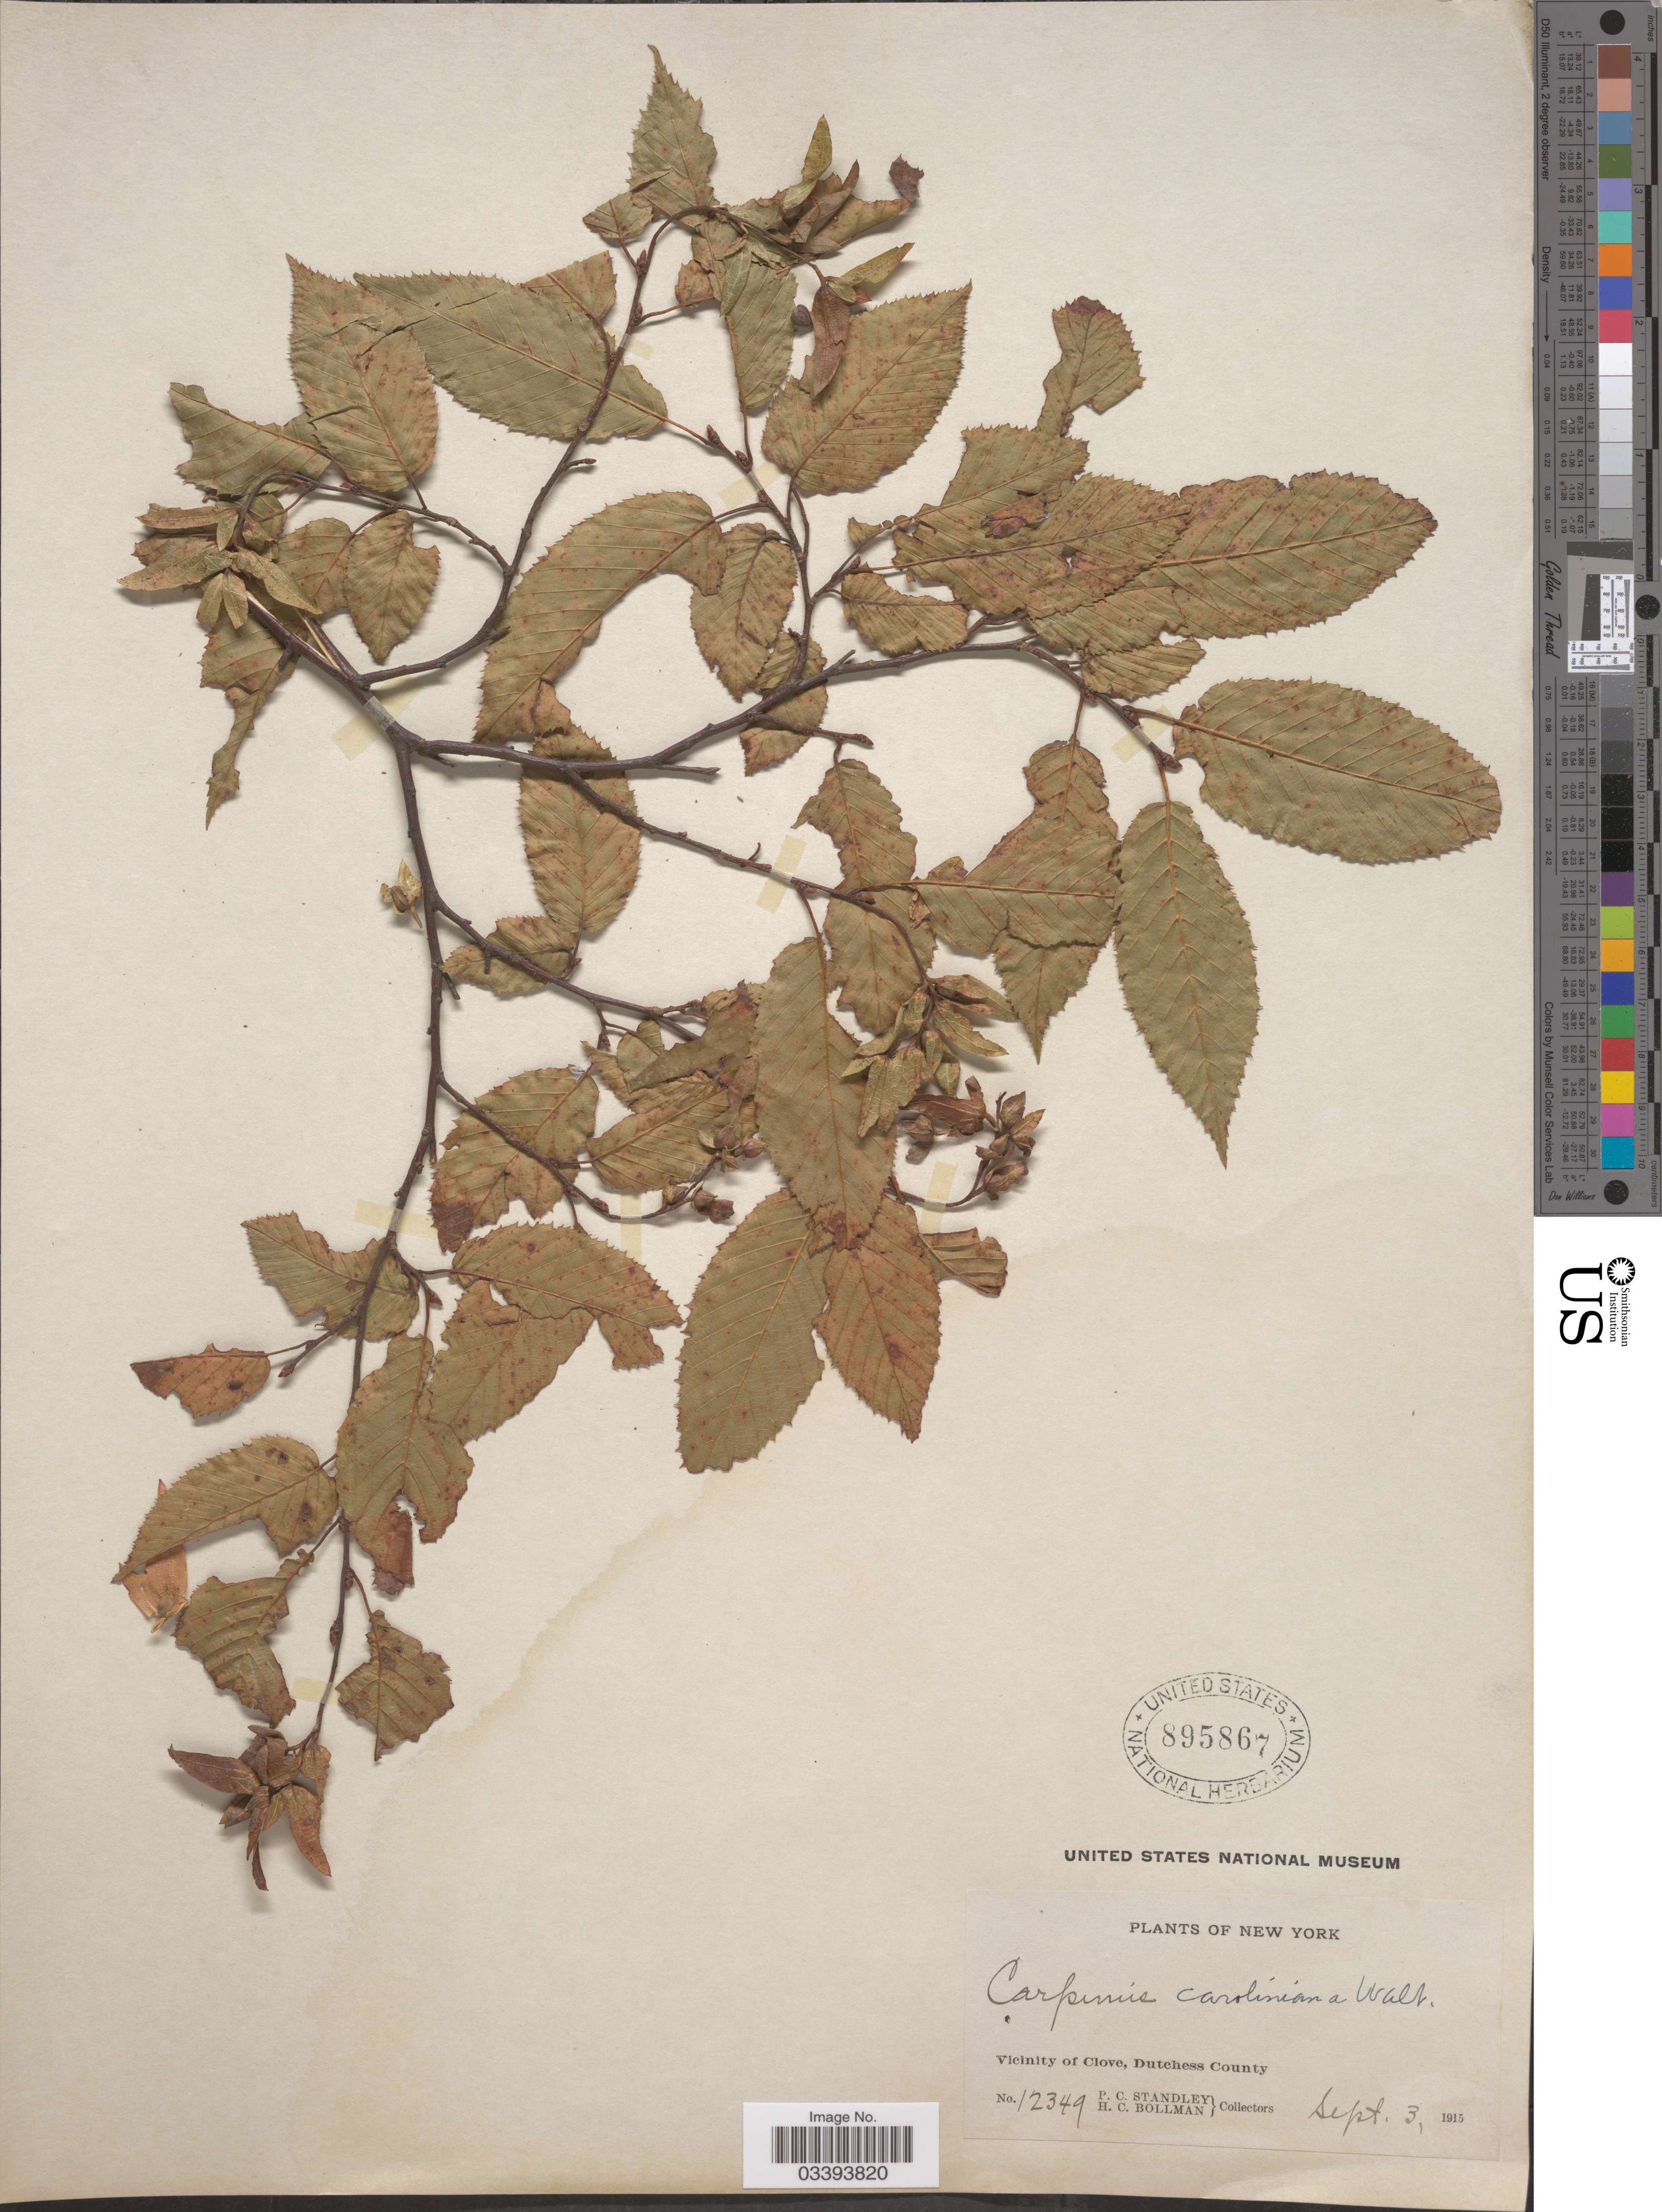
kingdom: Plantae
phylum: Tracheophyta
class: Magnoliopsida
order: Fagales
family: Betulaceae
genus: Carpinus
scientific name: Carpinus caroliniana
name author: Walter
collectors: P. C. Standley & H. C. Bollman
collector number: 12349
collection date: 1915-09-03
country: United States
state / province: New York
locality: Vicinity of Clove, Dutchess County.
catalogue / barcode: US 895867